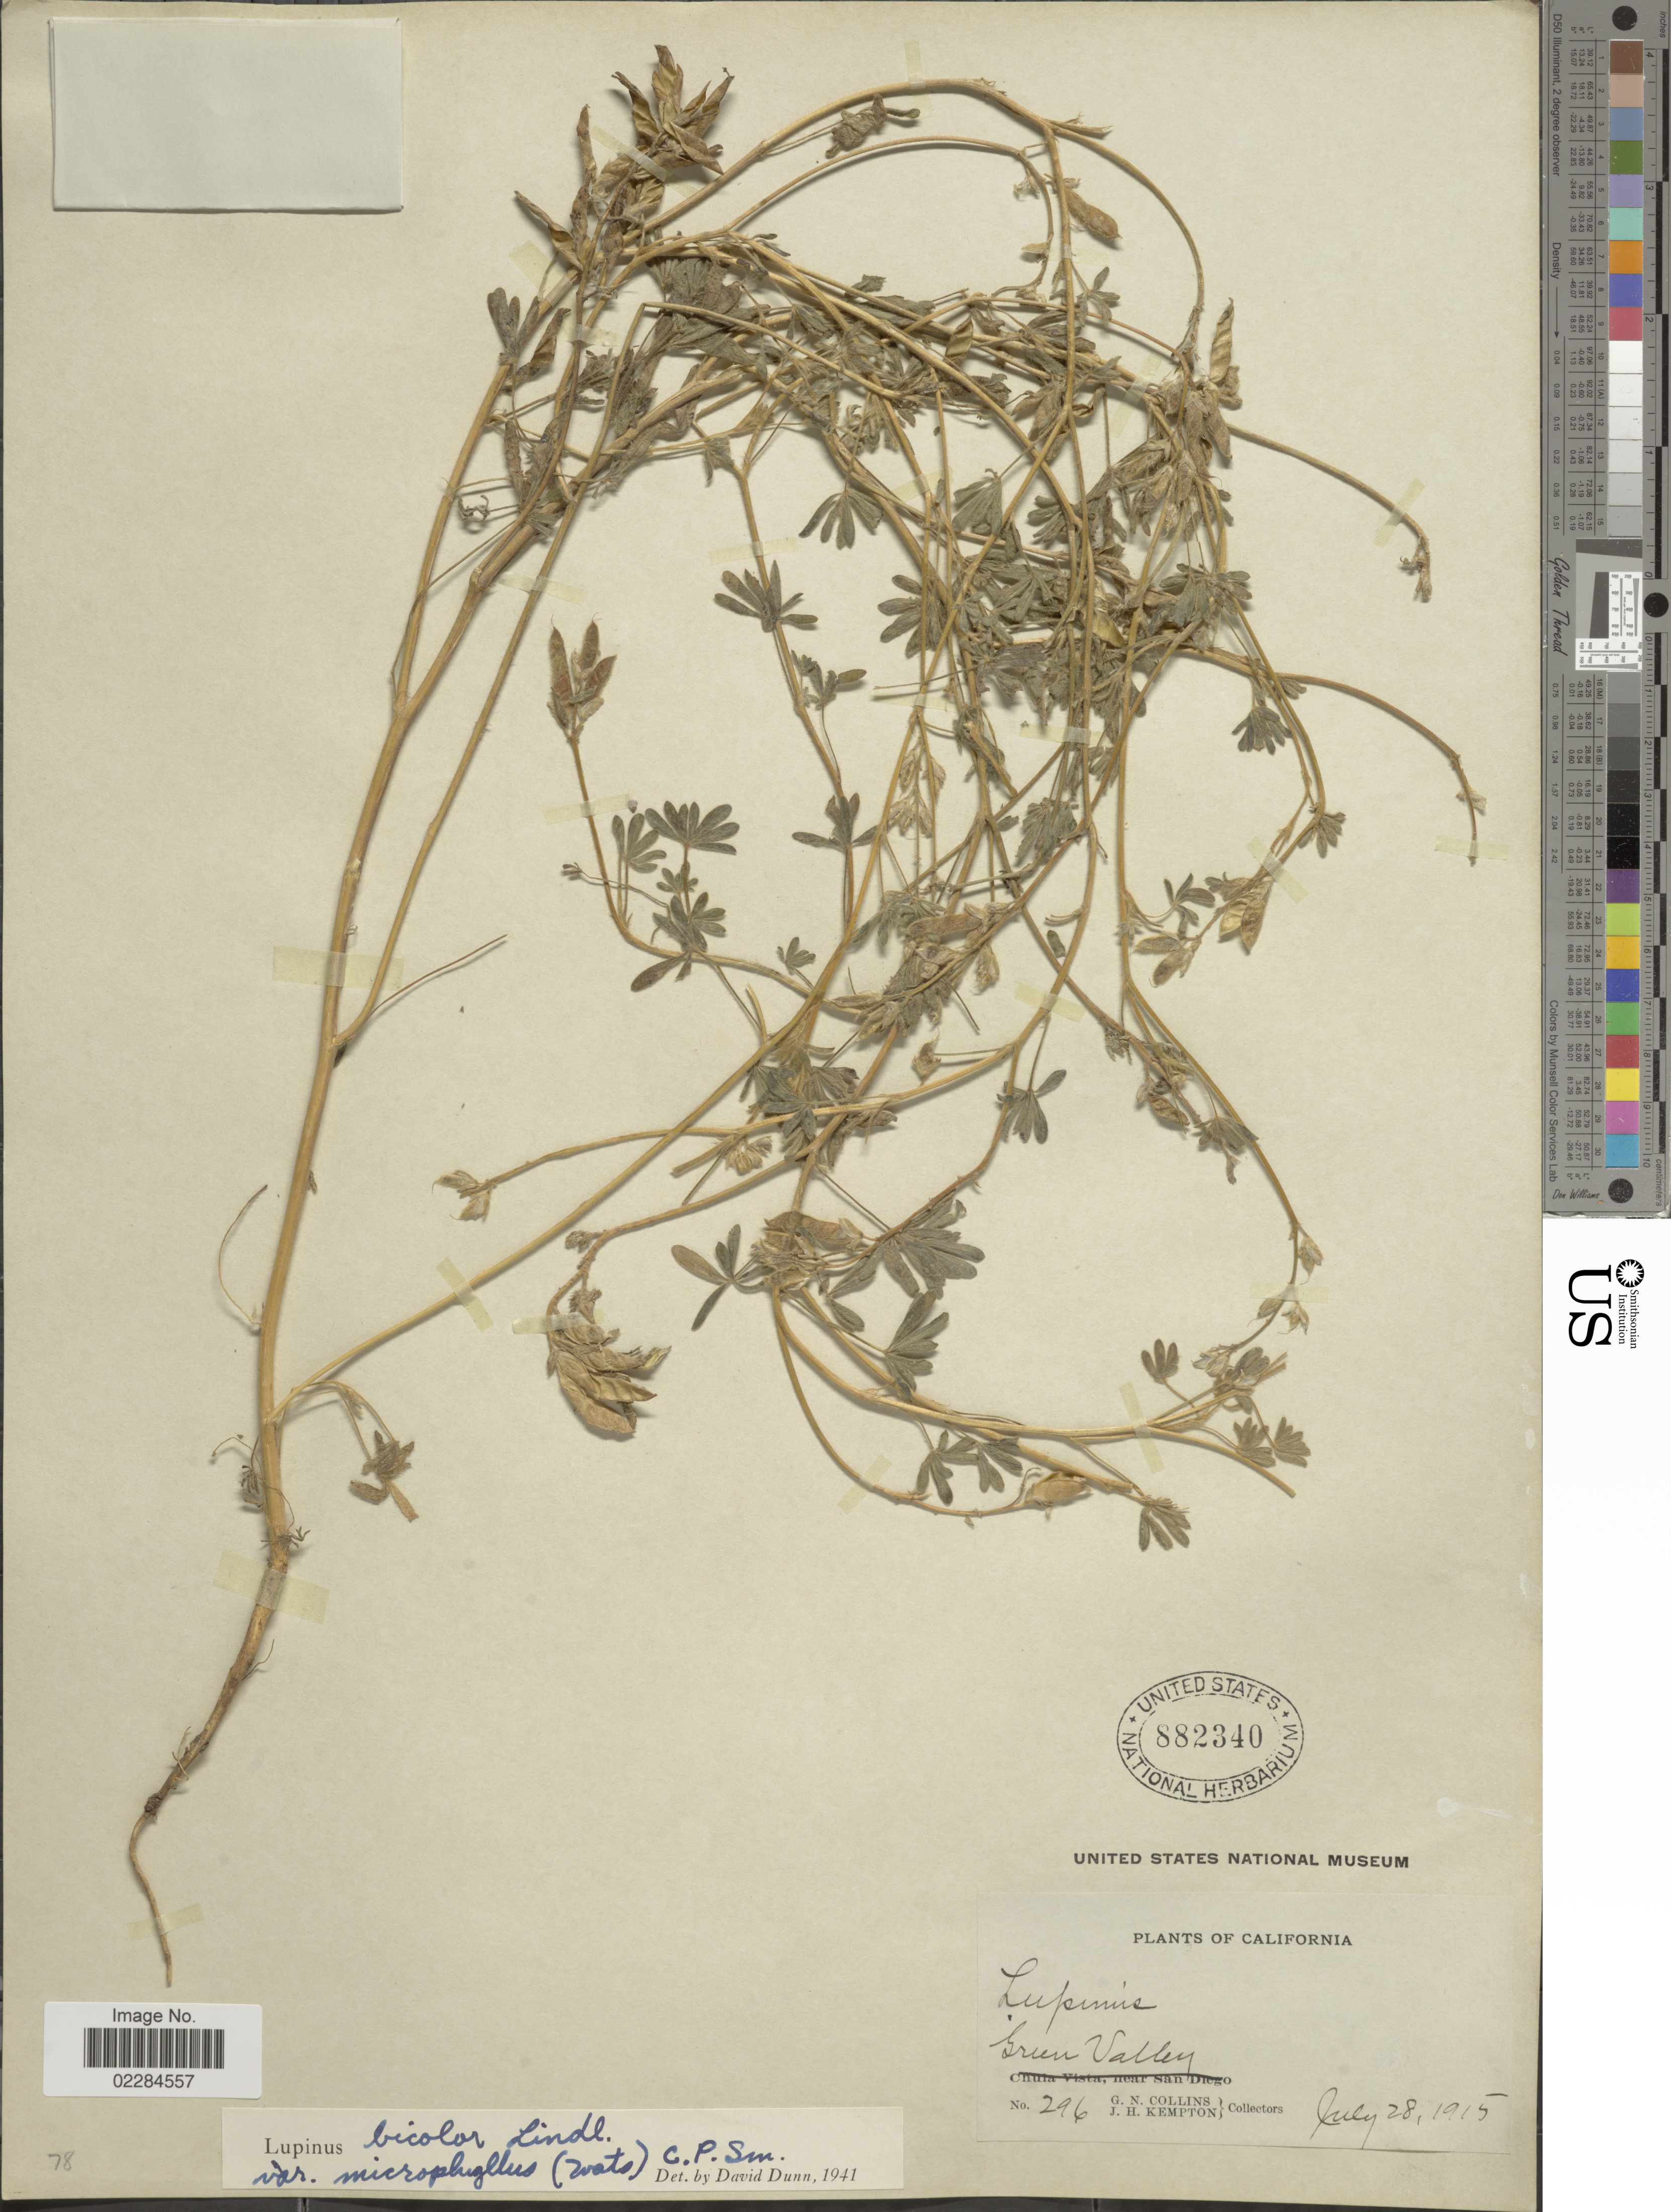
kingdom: Plantae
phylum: Tracheophyta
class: Magnoliopsida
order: Fabales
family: Fabaceae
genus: Lupinus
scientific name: Lupinus bicolor var. microphyllus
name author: Lindl.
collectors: G. Collins & J. H. Kempton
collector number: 296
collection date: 1915-07-28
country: United States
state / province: California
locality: Green Valley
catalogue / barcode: US 882340